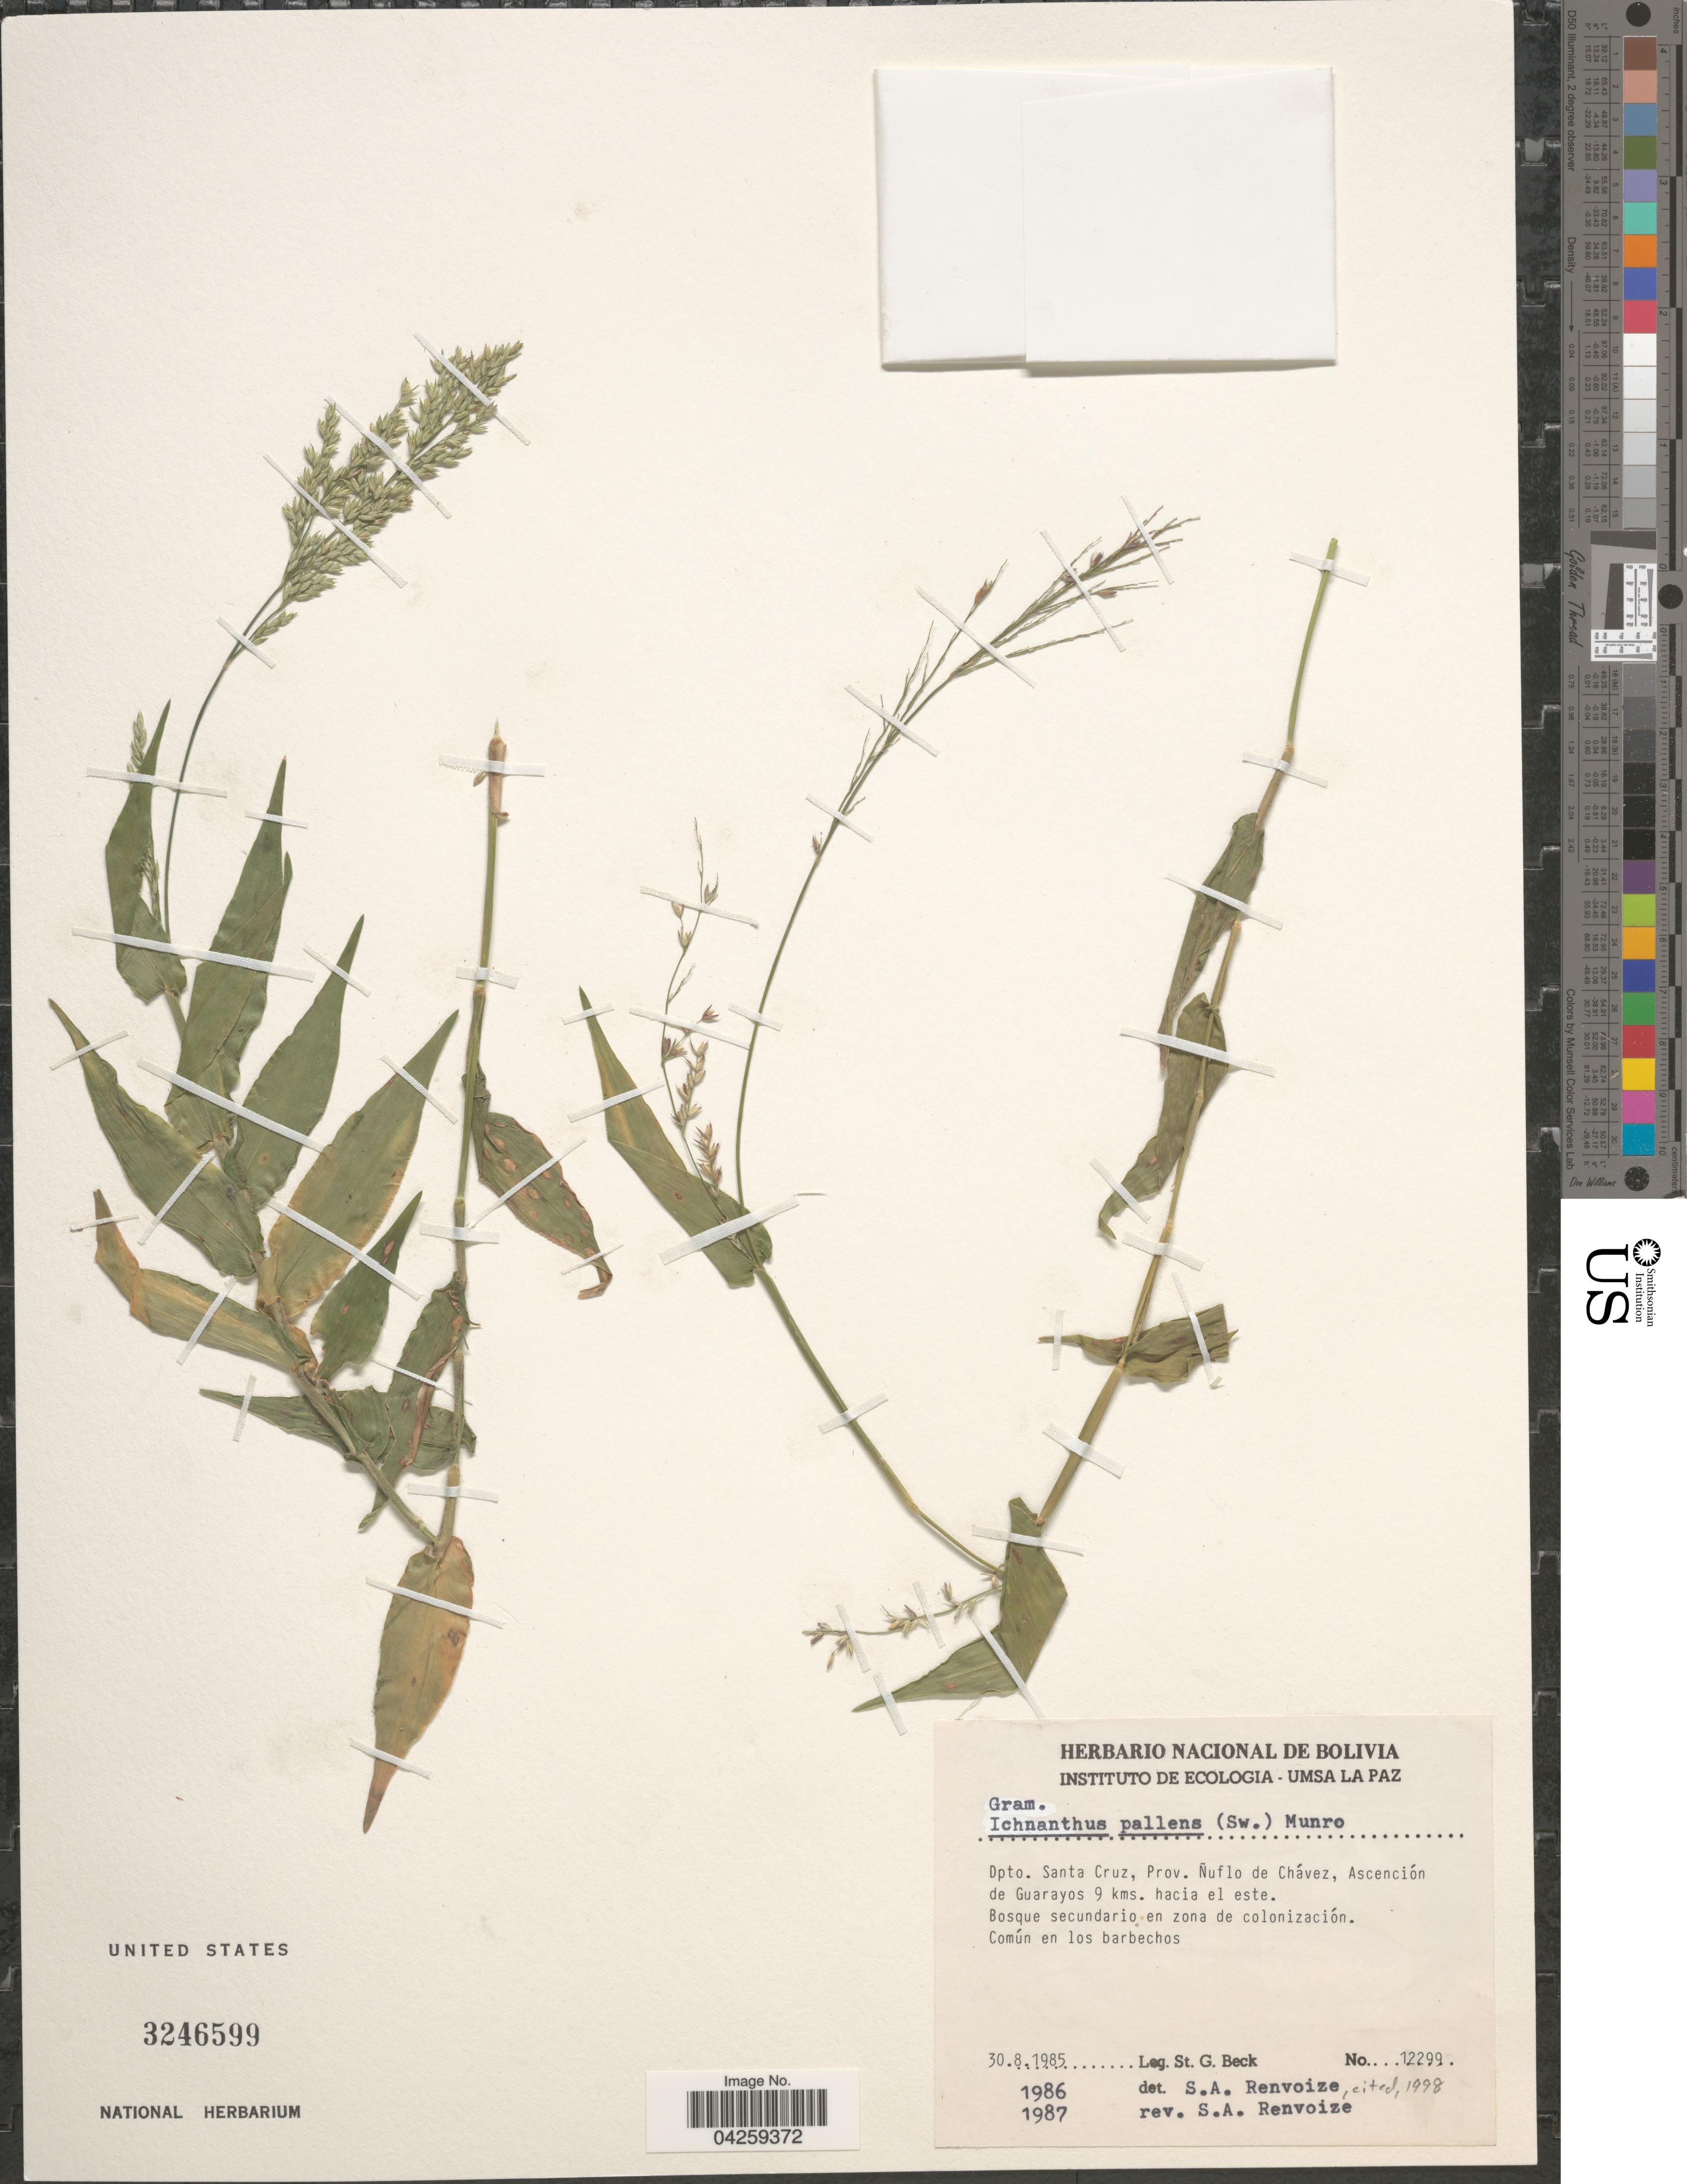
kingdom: Plantae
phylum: Tracheophyta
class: Liliopsida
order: Poales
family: Poaceae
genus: Ichnanthus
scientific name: Ichnanthus pallens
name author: (Sw.) Munro ex Benth.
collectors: S. G. Beck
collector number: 12299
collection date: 1985-08-30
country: Bolivia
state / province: Santa Cruz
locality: Dpto. Santa Cruz, Prov. Ñuflo de Chávez, Ascención de Guarayos 9 kms. hacia el este.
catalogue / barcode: US 3246599